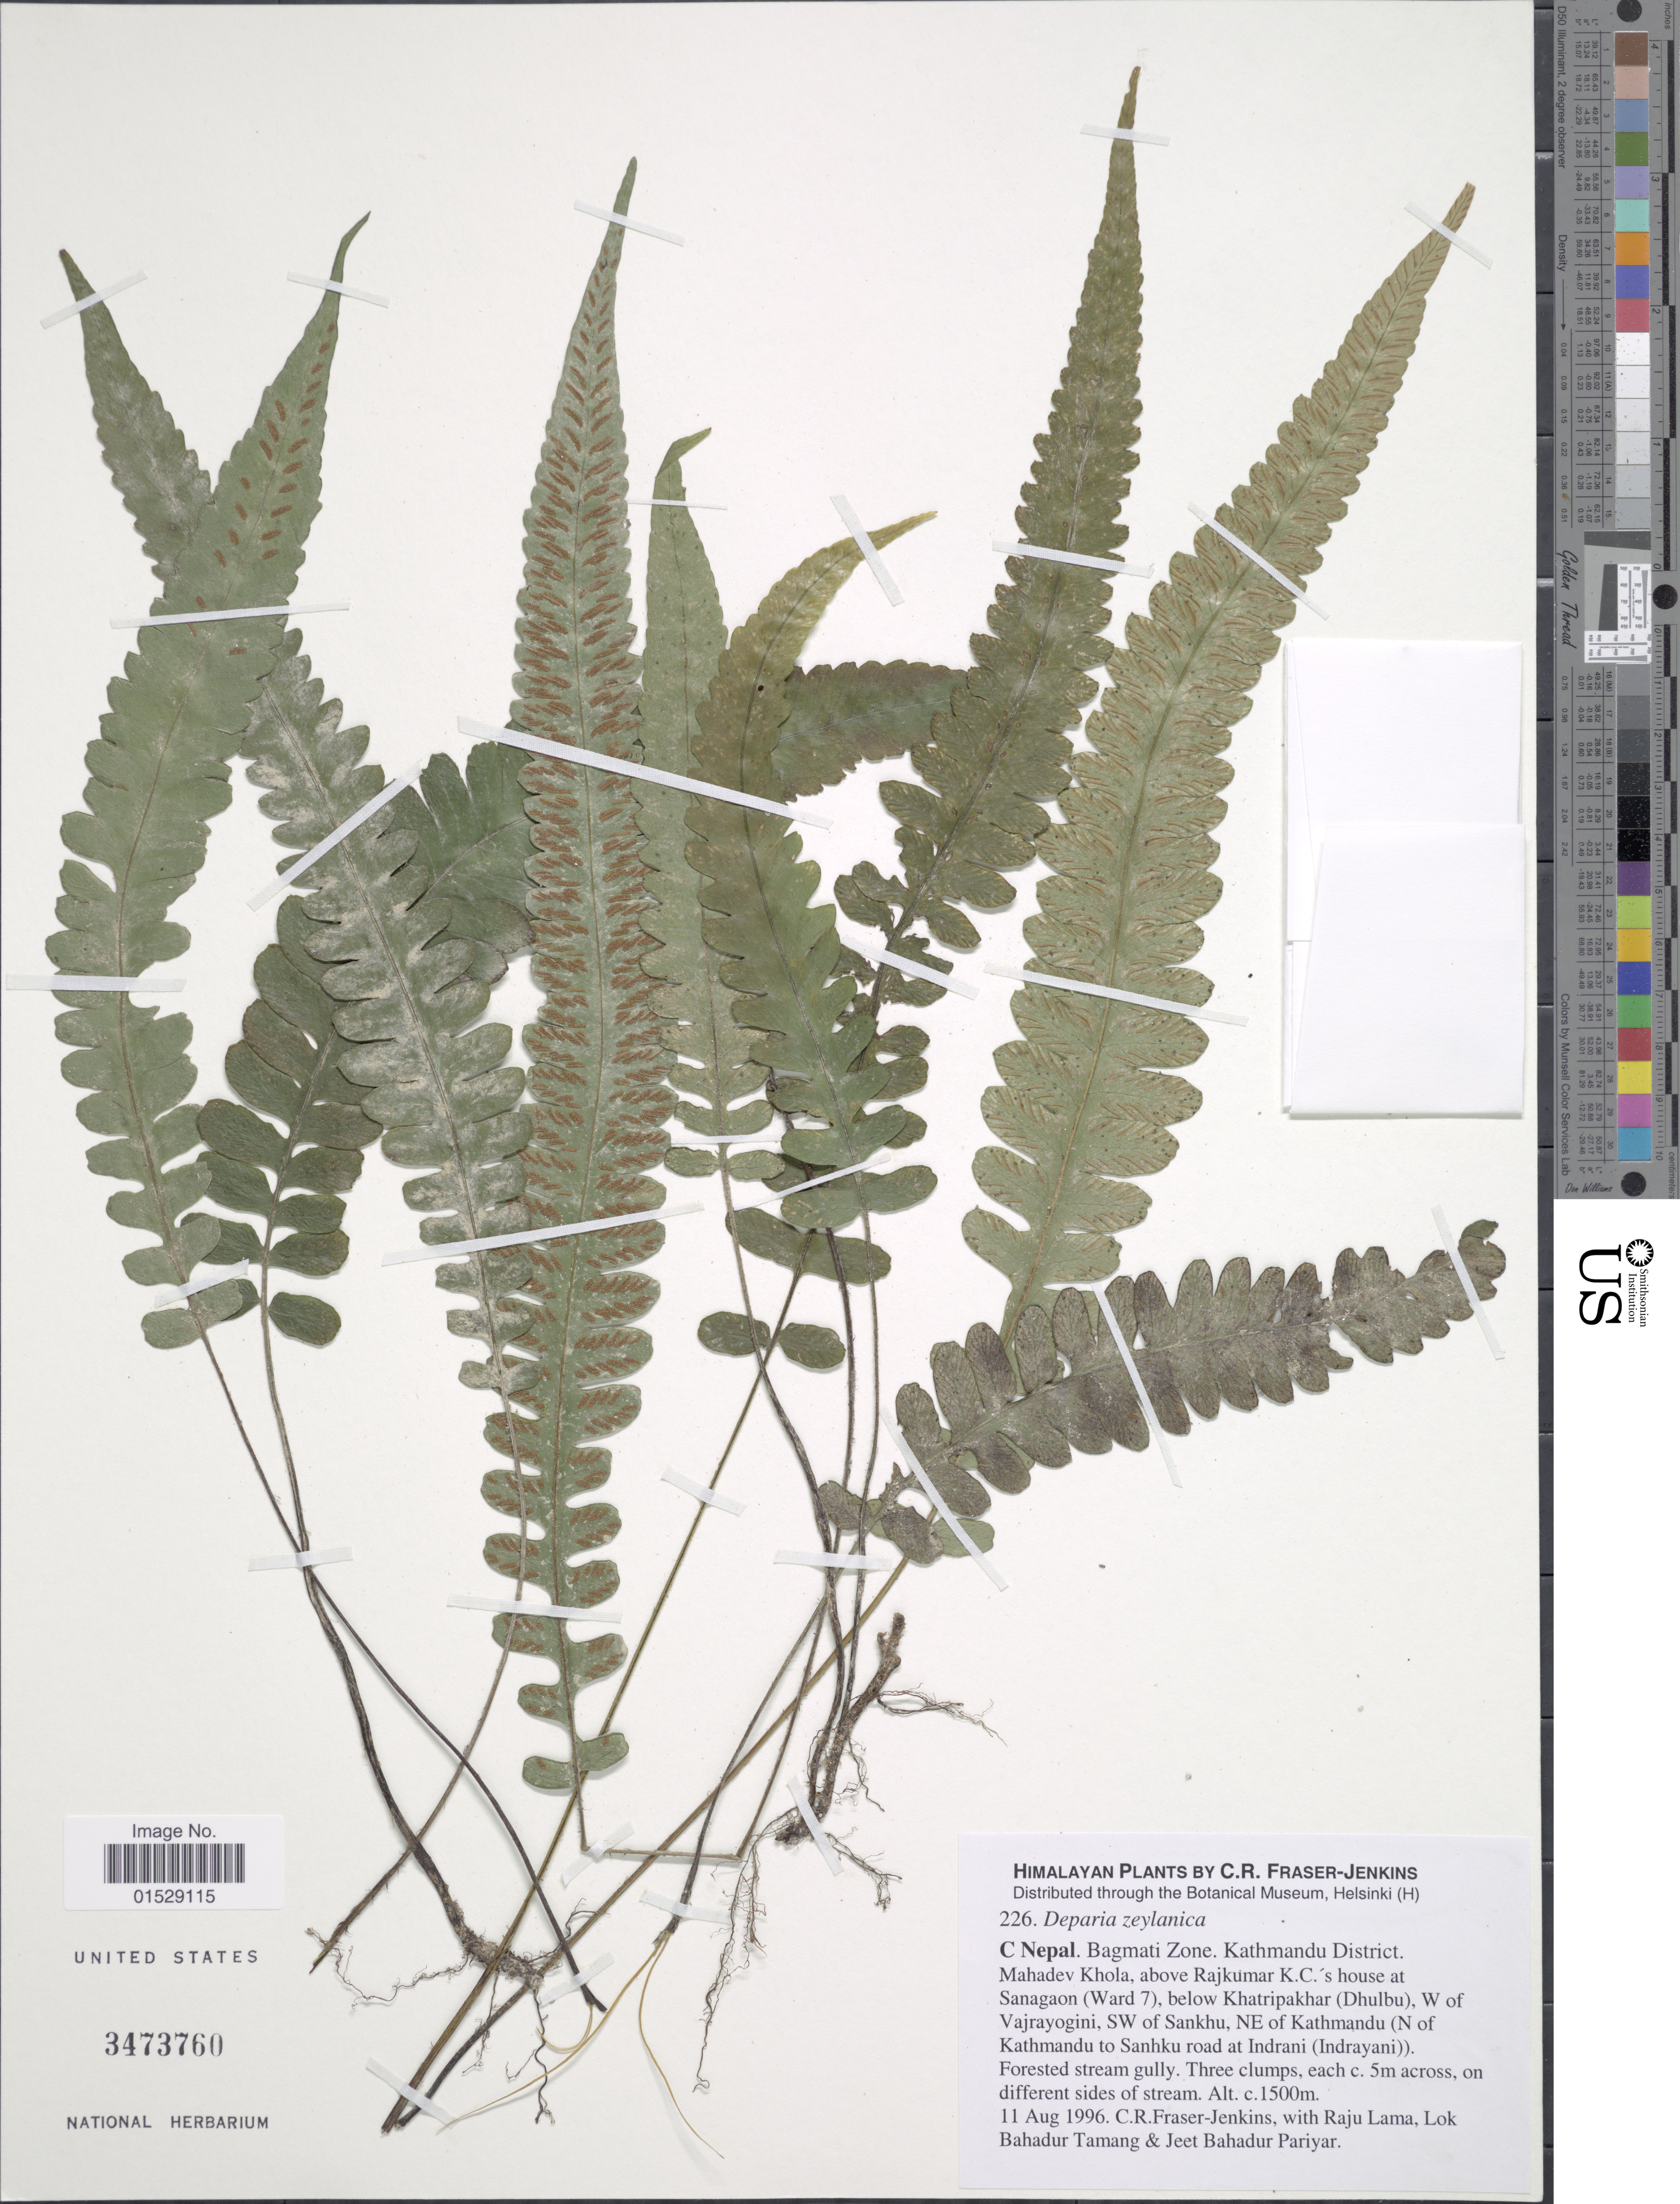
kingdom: Plantae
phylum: Tracheophyta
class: Polypodiopsida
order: Polypodiales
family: Athyriaceae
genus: Deparia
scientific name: Deparia zeylanica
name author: (Hook.) M. Kato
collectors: C. R. Fraser-Jenkins, R. Lama, L. Tamang & J. Pariyar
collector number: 226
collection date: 1996-08-11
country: Nepal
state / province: Bagmati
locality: Himalaya, C. Nepal, bagmati Zone, Kathmandu District, Mahadev Khola, above Rajkumar K. C.'s house at Sanagaon (Ward7), below Khatripakhar (dhulbu), W of Vajrayogini, SW of Sankhu, NE of Kathmandu (N of Kathmandu to Sankhu road at Indrani (Indrayani))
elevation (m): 1500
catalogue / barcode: US 3473760